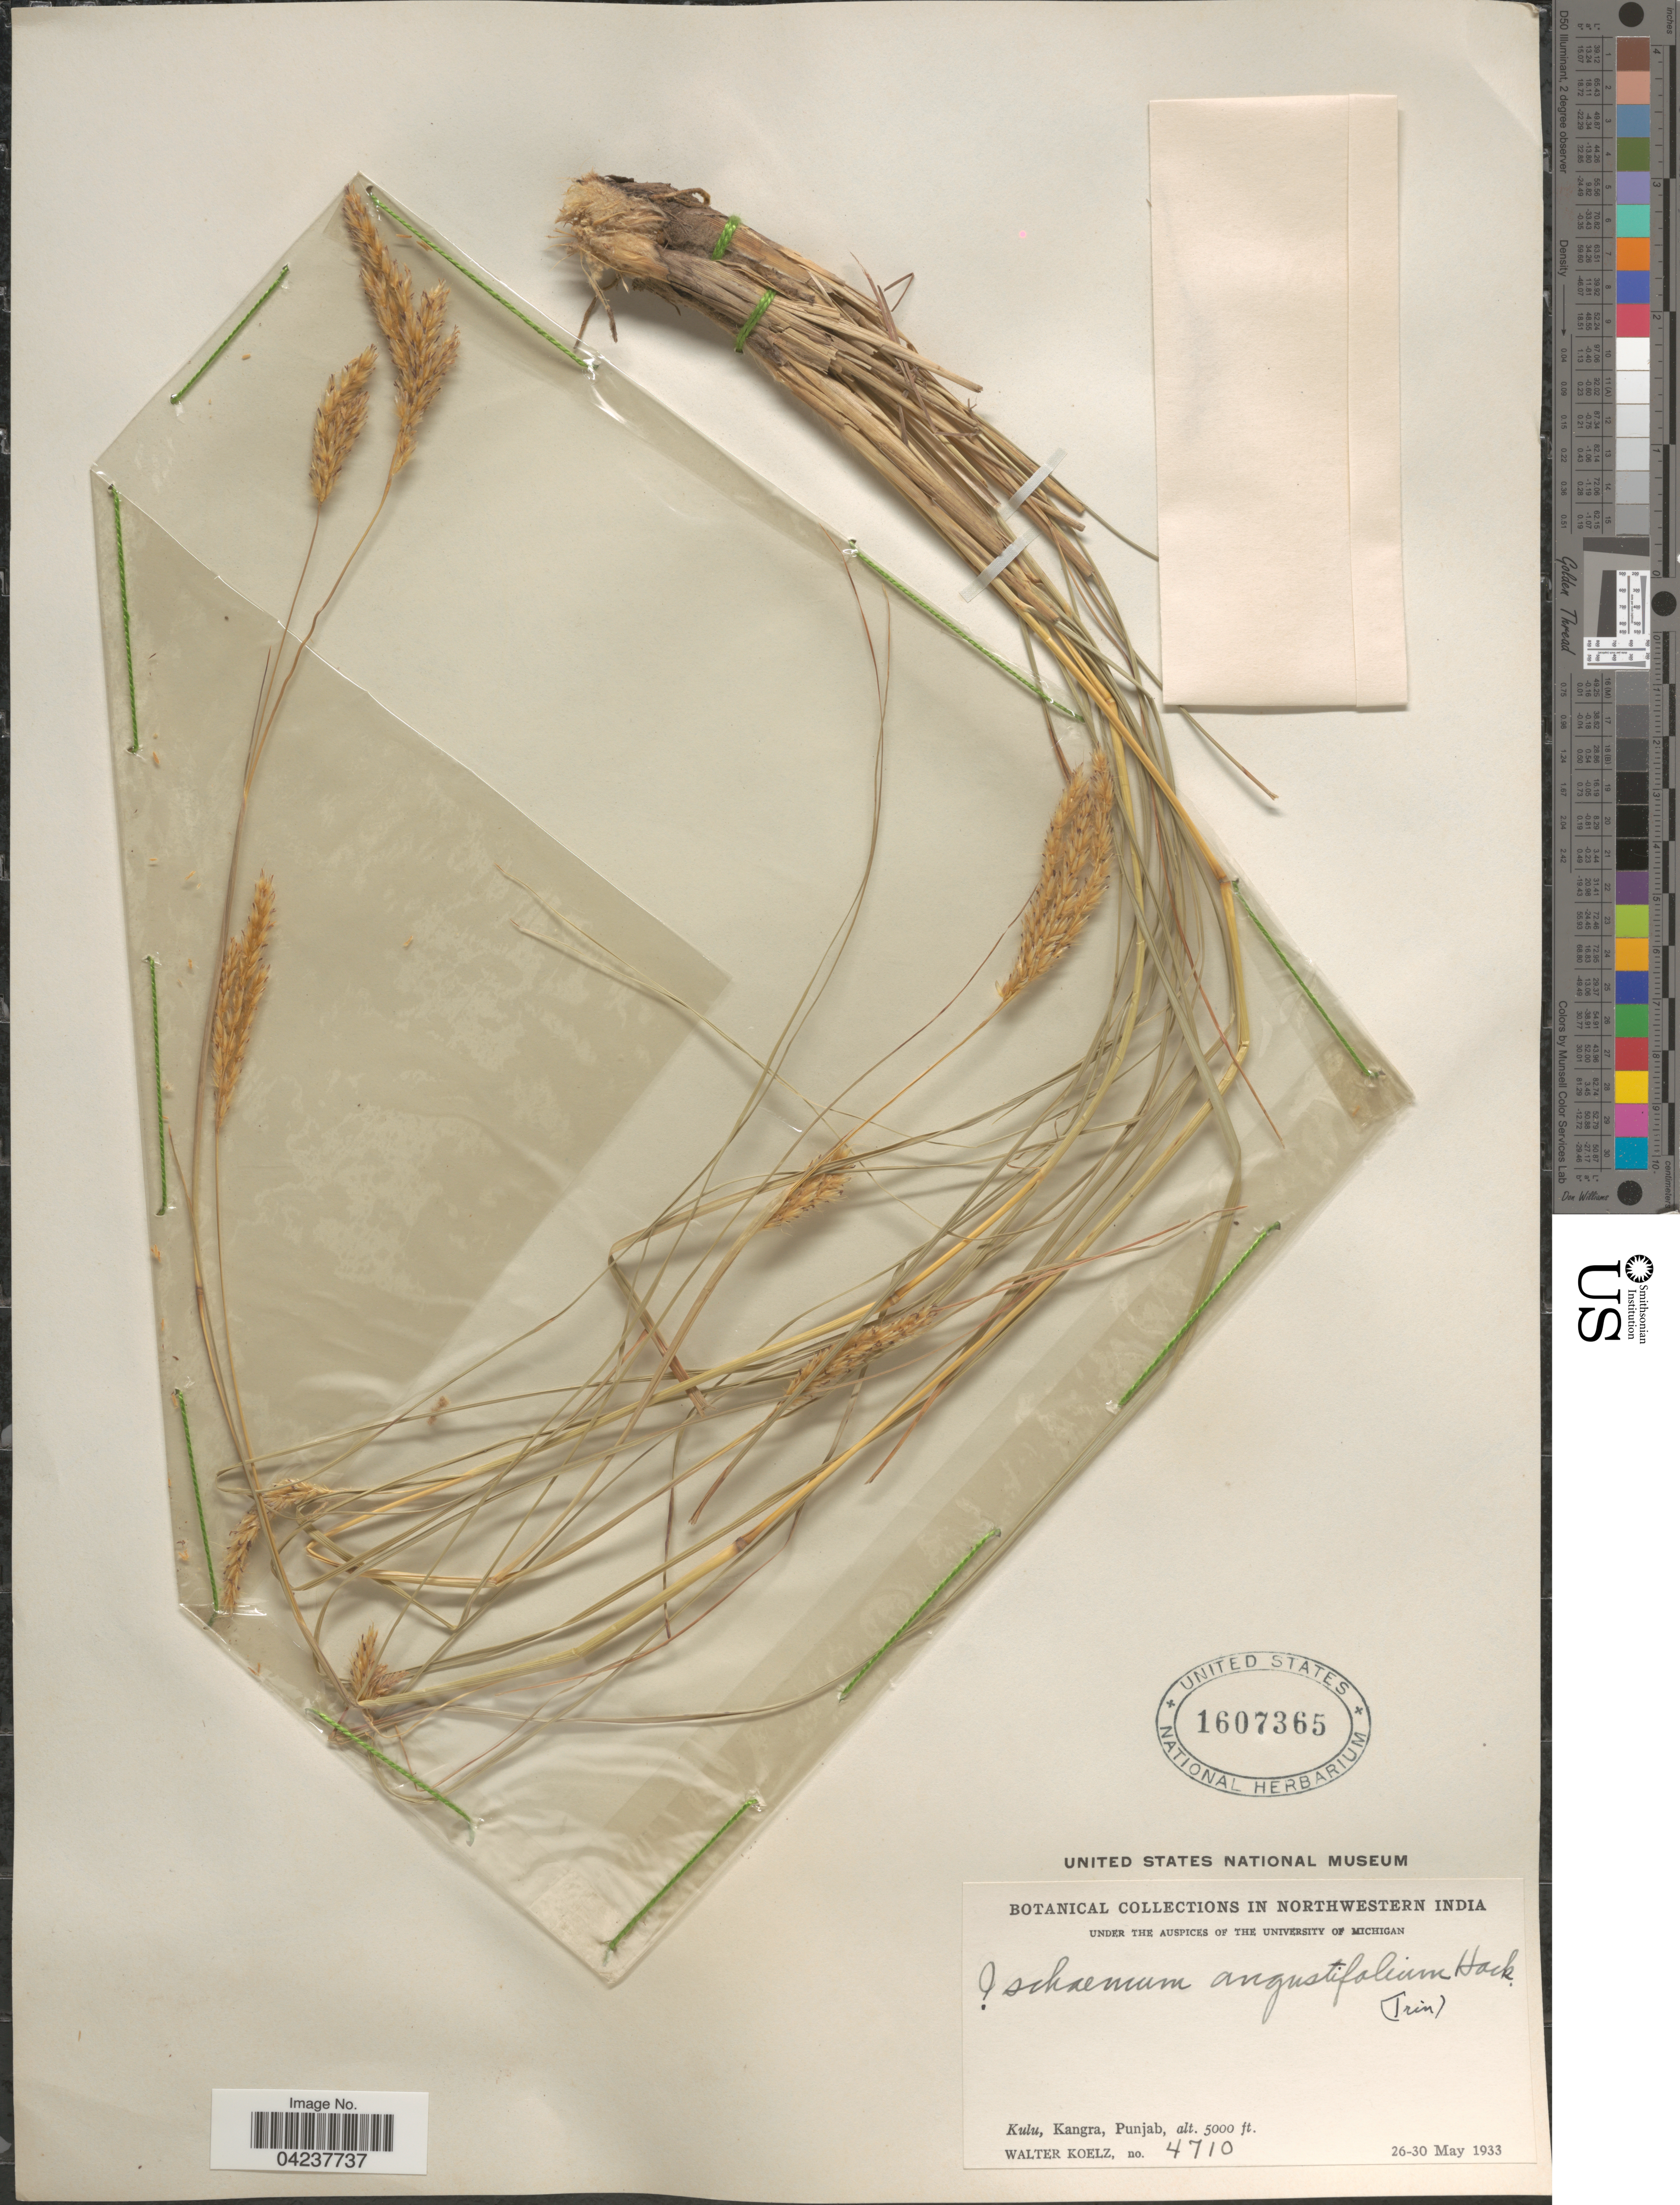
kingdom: Plantae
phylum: Tracheophyta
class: Liliopsida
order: Poales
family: Poaceae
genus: Eulaliopsis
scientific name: Eulaliopsis binata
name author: (Retz.) C. E. Hubb.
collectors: W. N. Koelz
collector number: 4710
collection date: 1933-05-26/1933-05-30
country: India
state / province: Punjab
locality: Northwestern India. Kulu, Kangra.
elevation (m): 1524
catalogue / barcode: US 1607365